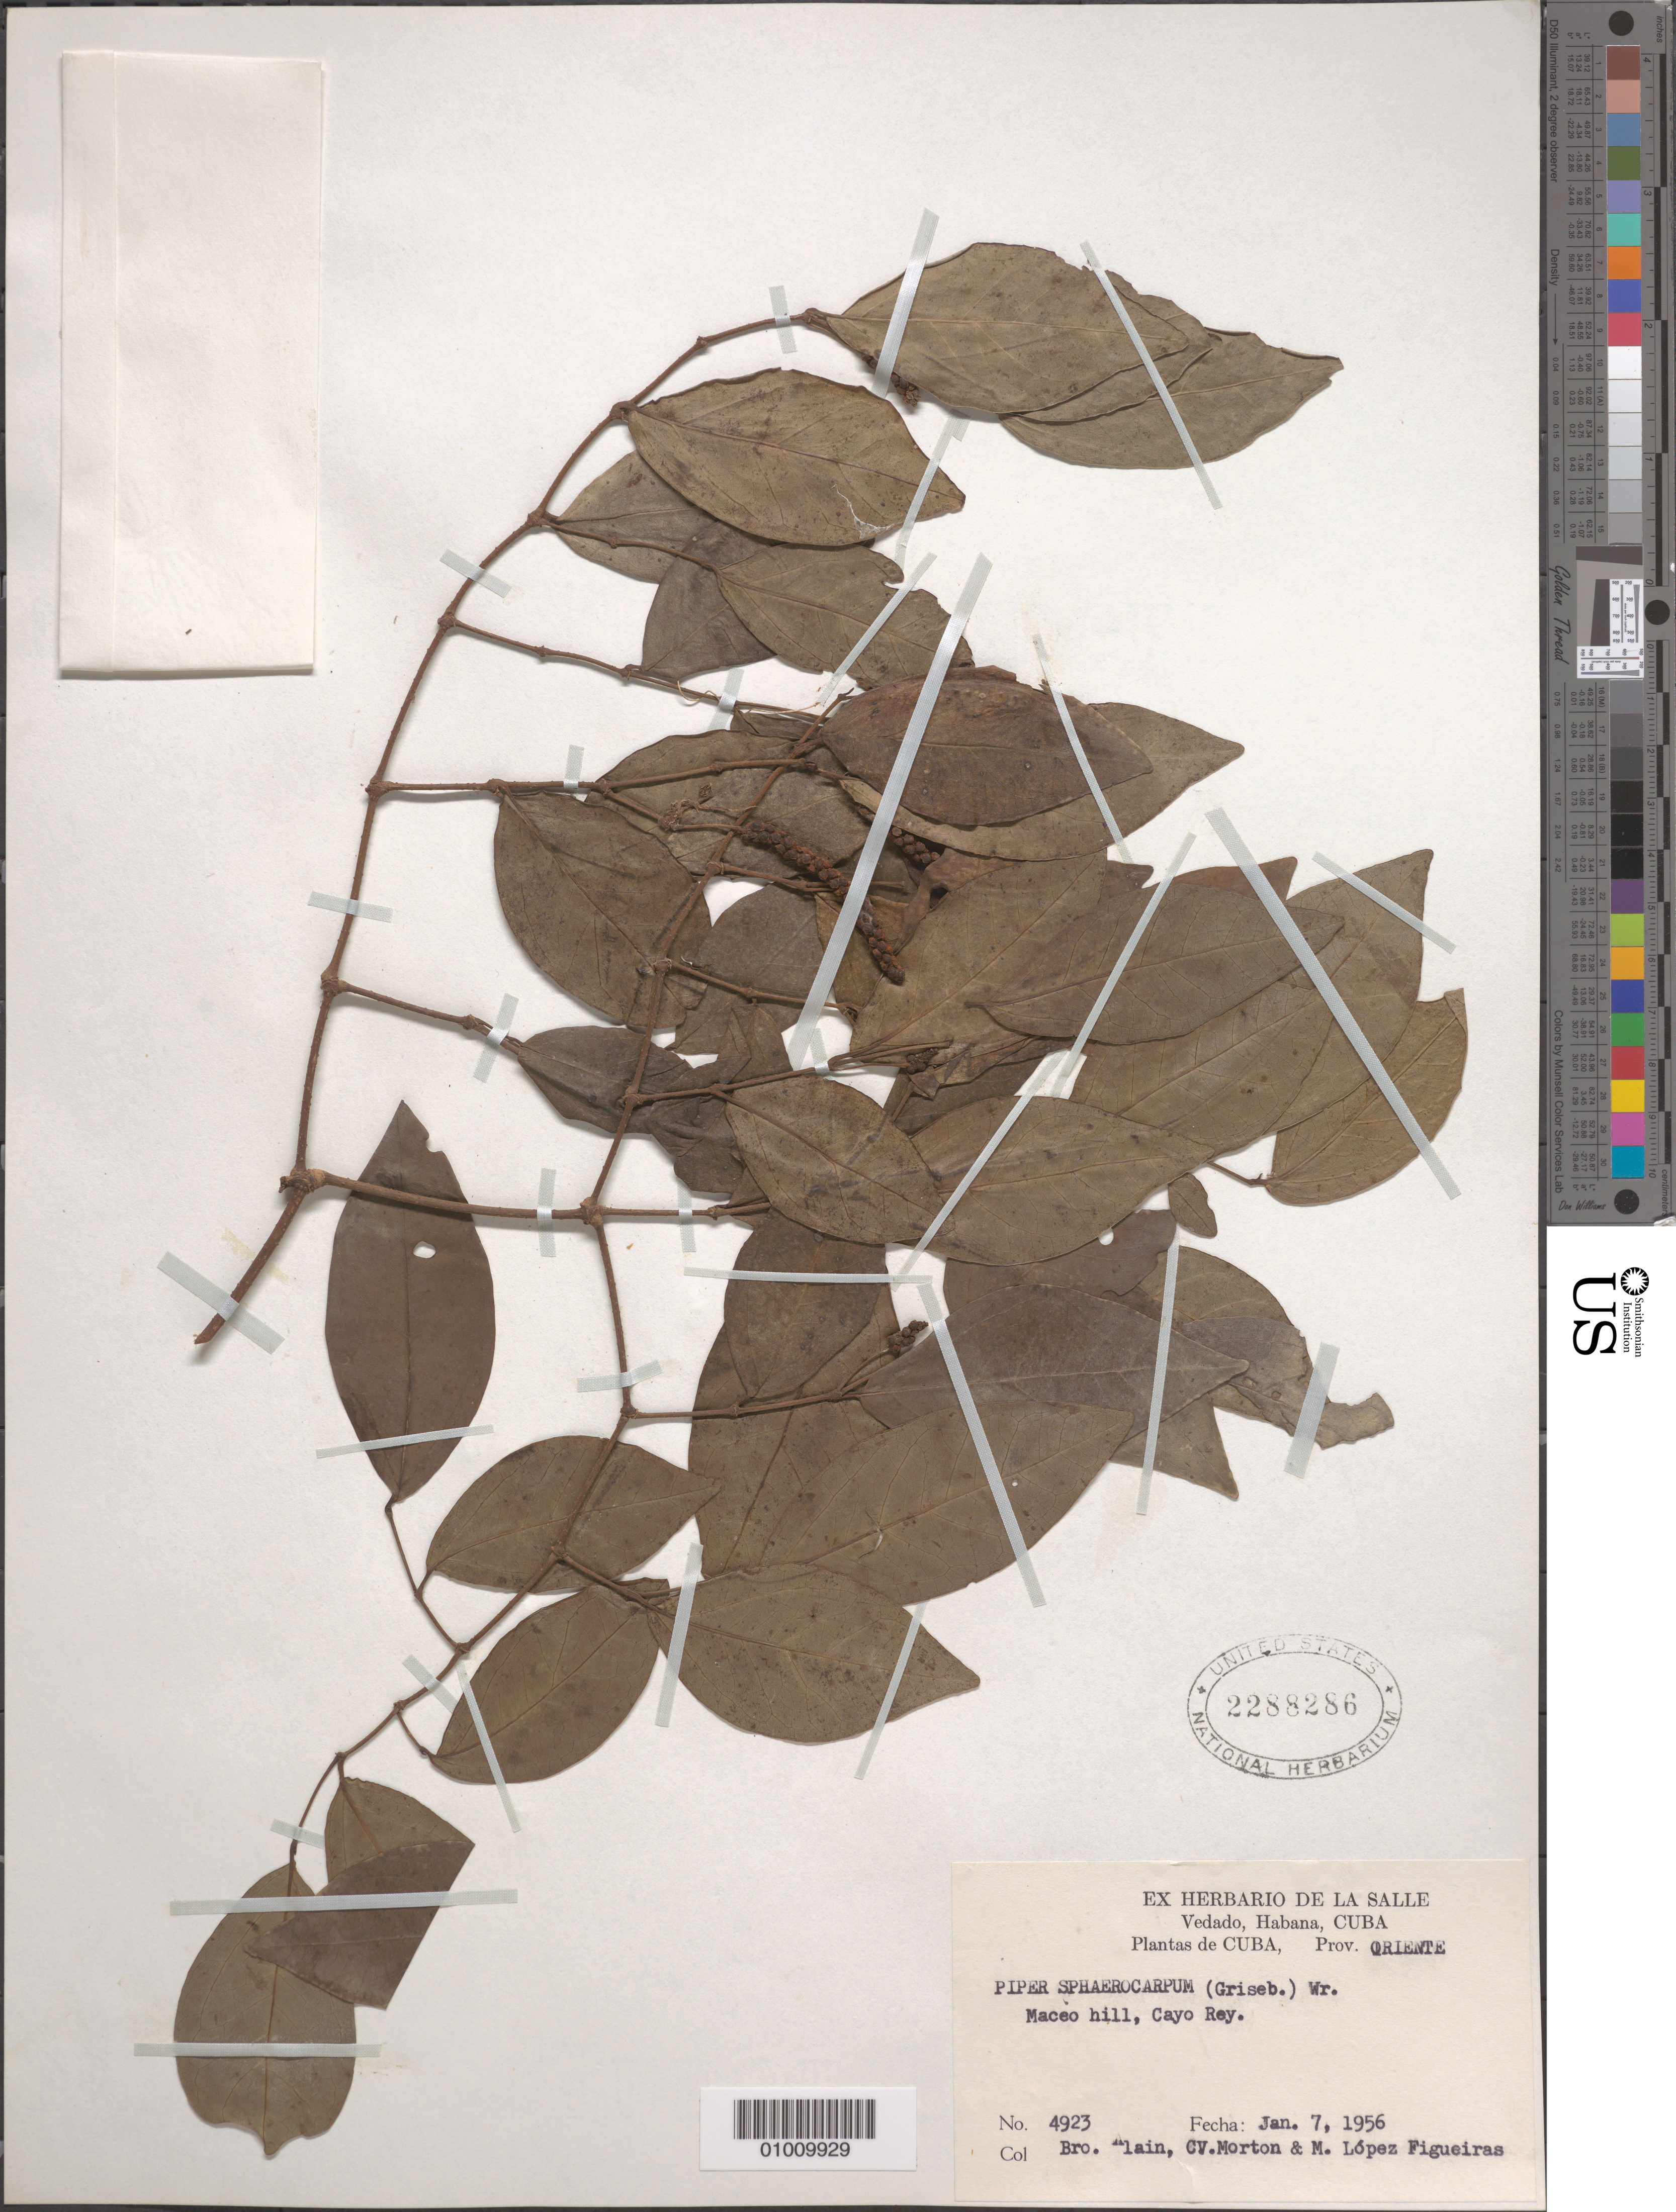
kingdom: Plantae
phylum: Tracheophyta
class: Magnoliopsida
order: Piperales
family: Piperaceae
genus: Piper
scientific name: Piper sphaerocarpum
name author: (Griseb.) C. Wright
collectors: A. H. Liogier, C. V. Morton & M. López Figueiras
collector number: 4923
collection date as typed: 07 Jan 1956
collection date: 1956-01-07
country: Cuba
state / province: La Habana (?)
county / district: Municipio Boyeros?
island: Cuba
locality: vedado habana Maceo hill, Cayo Rey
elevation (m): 15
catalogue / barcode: US 2288286